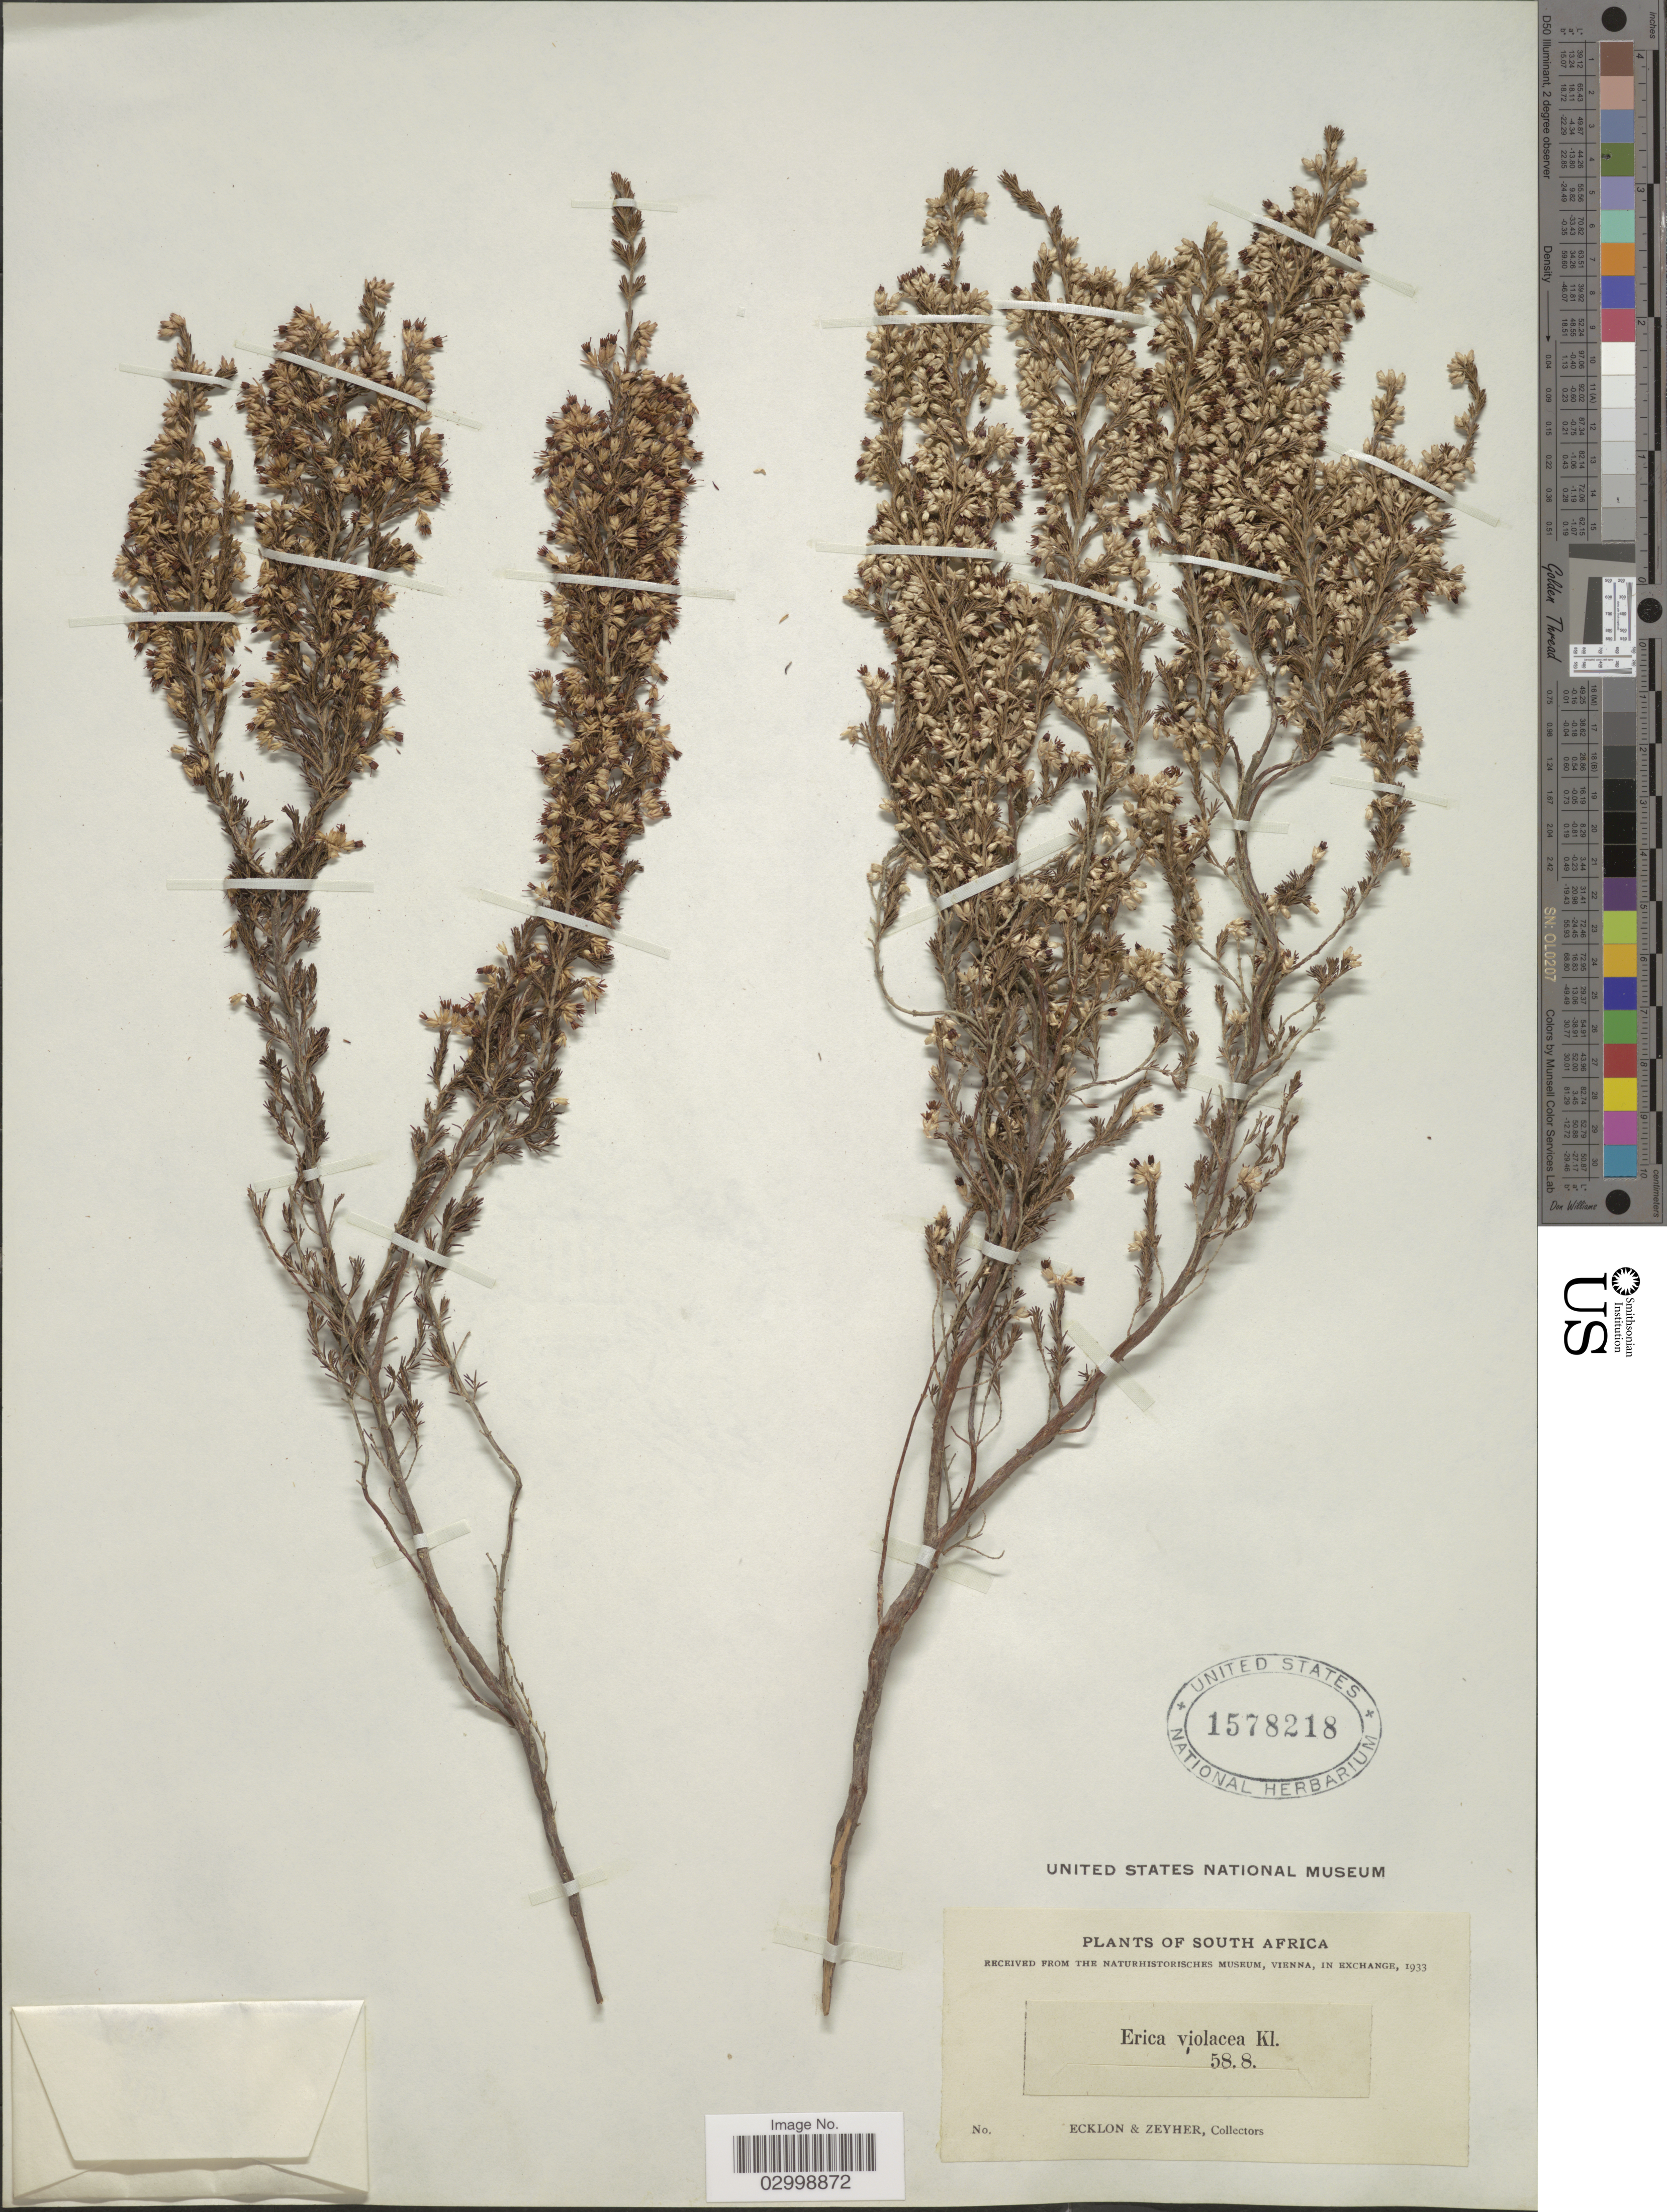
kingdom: Plantae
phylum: Tracheophyta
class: Magnoliopsida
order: Ericales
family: Ericaceae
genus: Erica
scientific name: Erica violacea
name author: Klotzsch ex Benth.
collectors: -. Ecklon & -. Zeyher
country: South Africa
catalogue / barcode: US 1578218